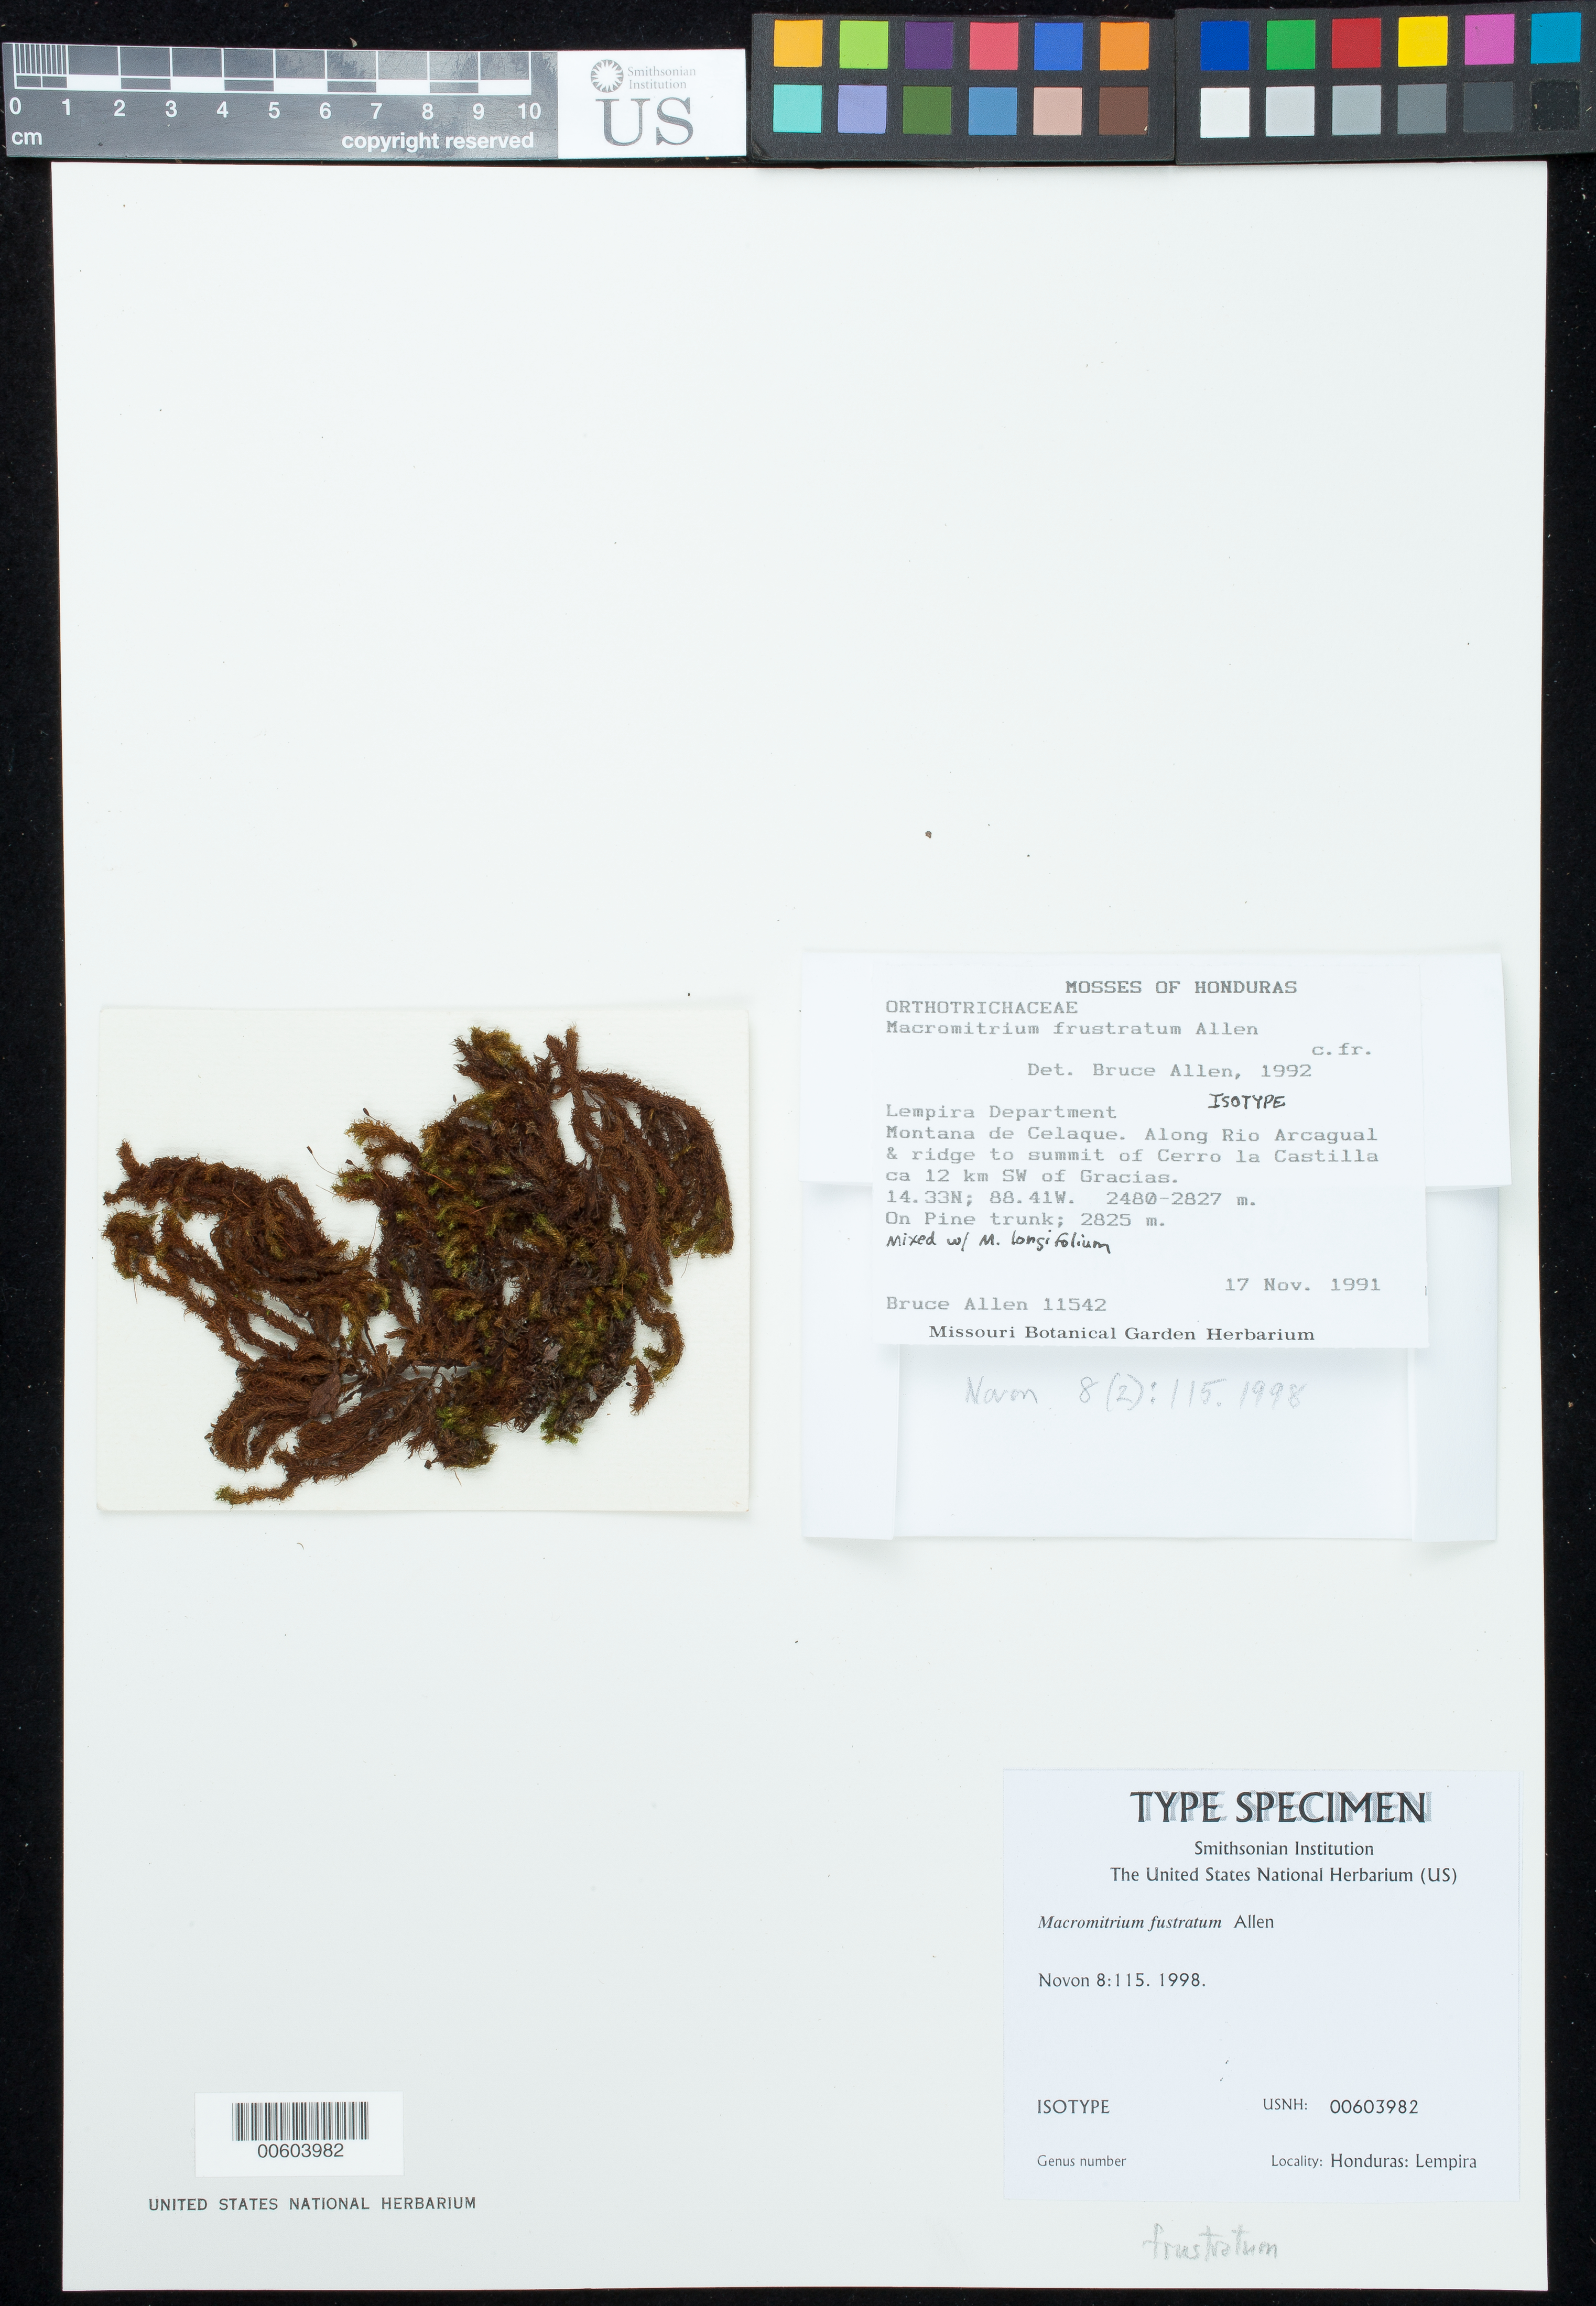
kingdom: Plantae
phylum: Bryophyta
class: Bryopsida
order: Orthotrichales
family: Orthotrichaceae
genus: Macromitrium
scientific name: Macromitrium fustratum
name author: B.H. Allen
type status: Isotype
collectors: B. H. Allen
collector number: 11542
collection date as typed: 17 Nov 1991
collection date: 1991-11-17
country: Honduras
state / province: Lempira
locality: Montana de Celaque, along Rio Arcagual & ridge to summit of Cerro La Castilla ca. 12 km SW of Gracias.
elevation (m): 2480